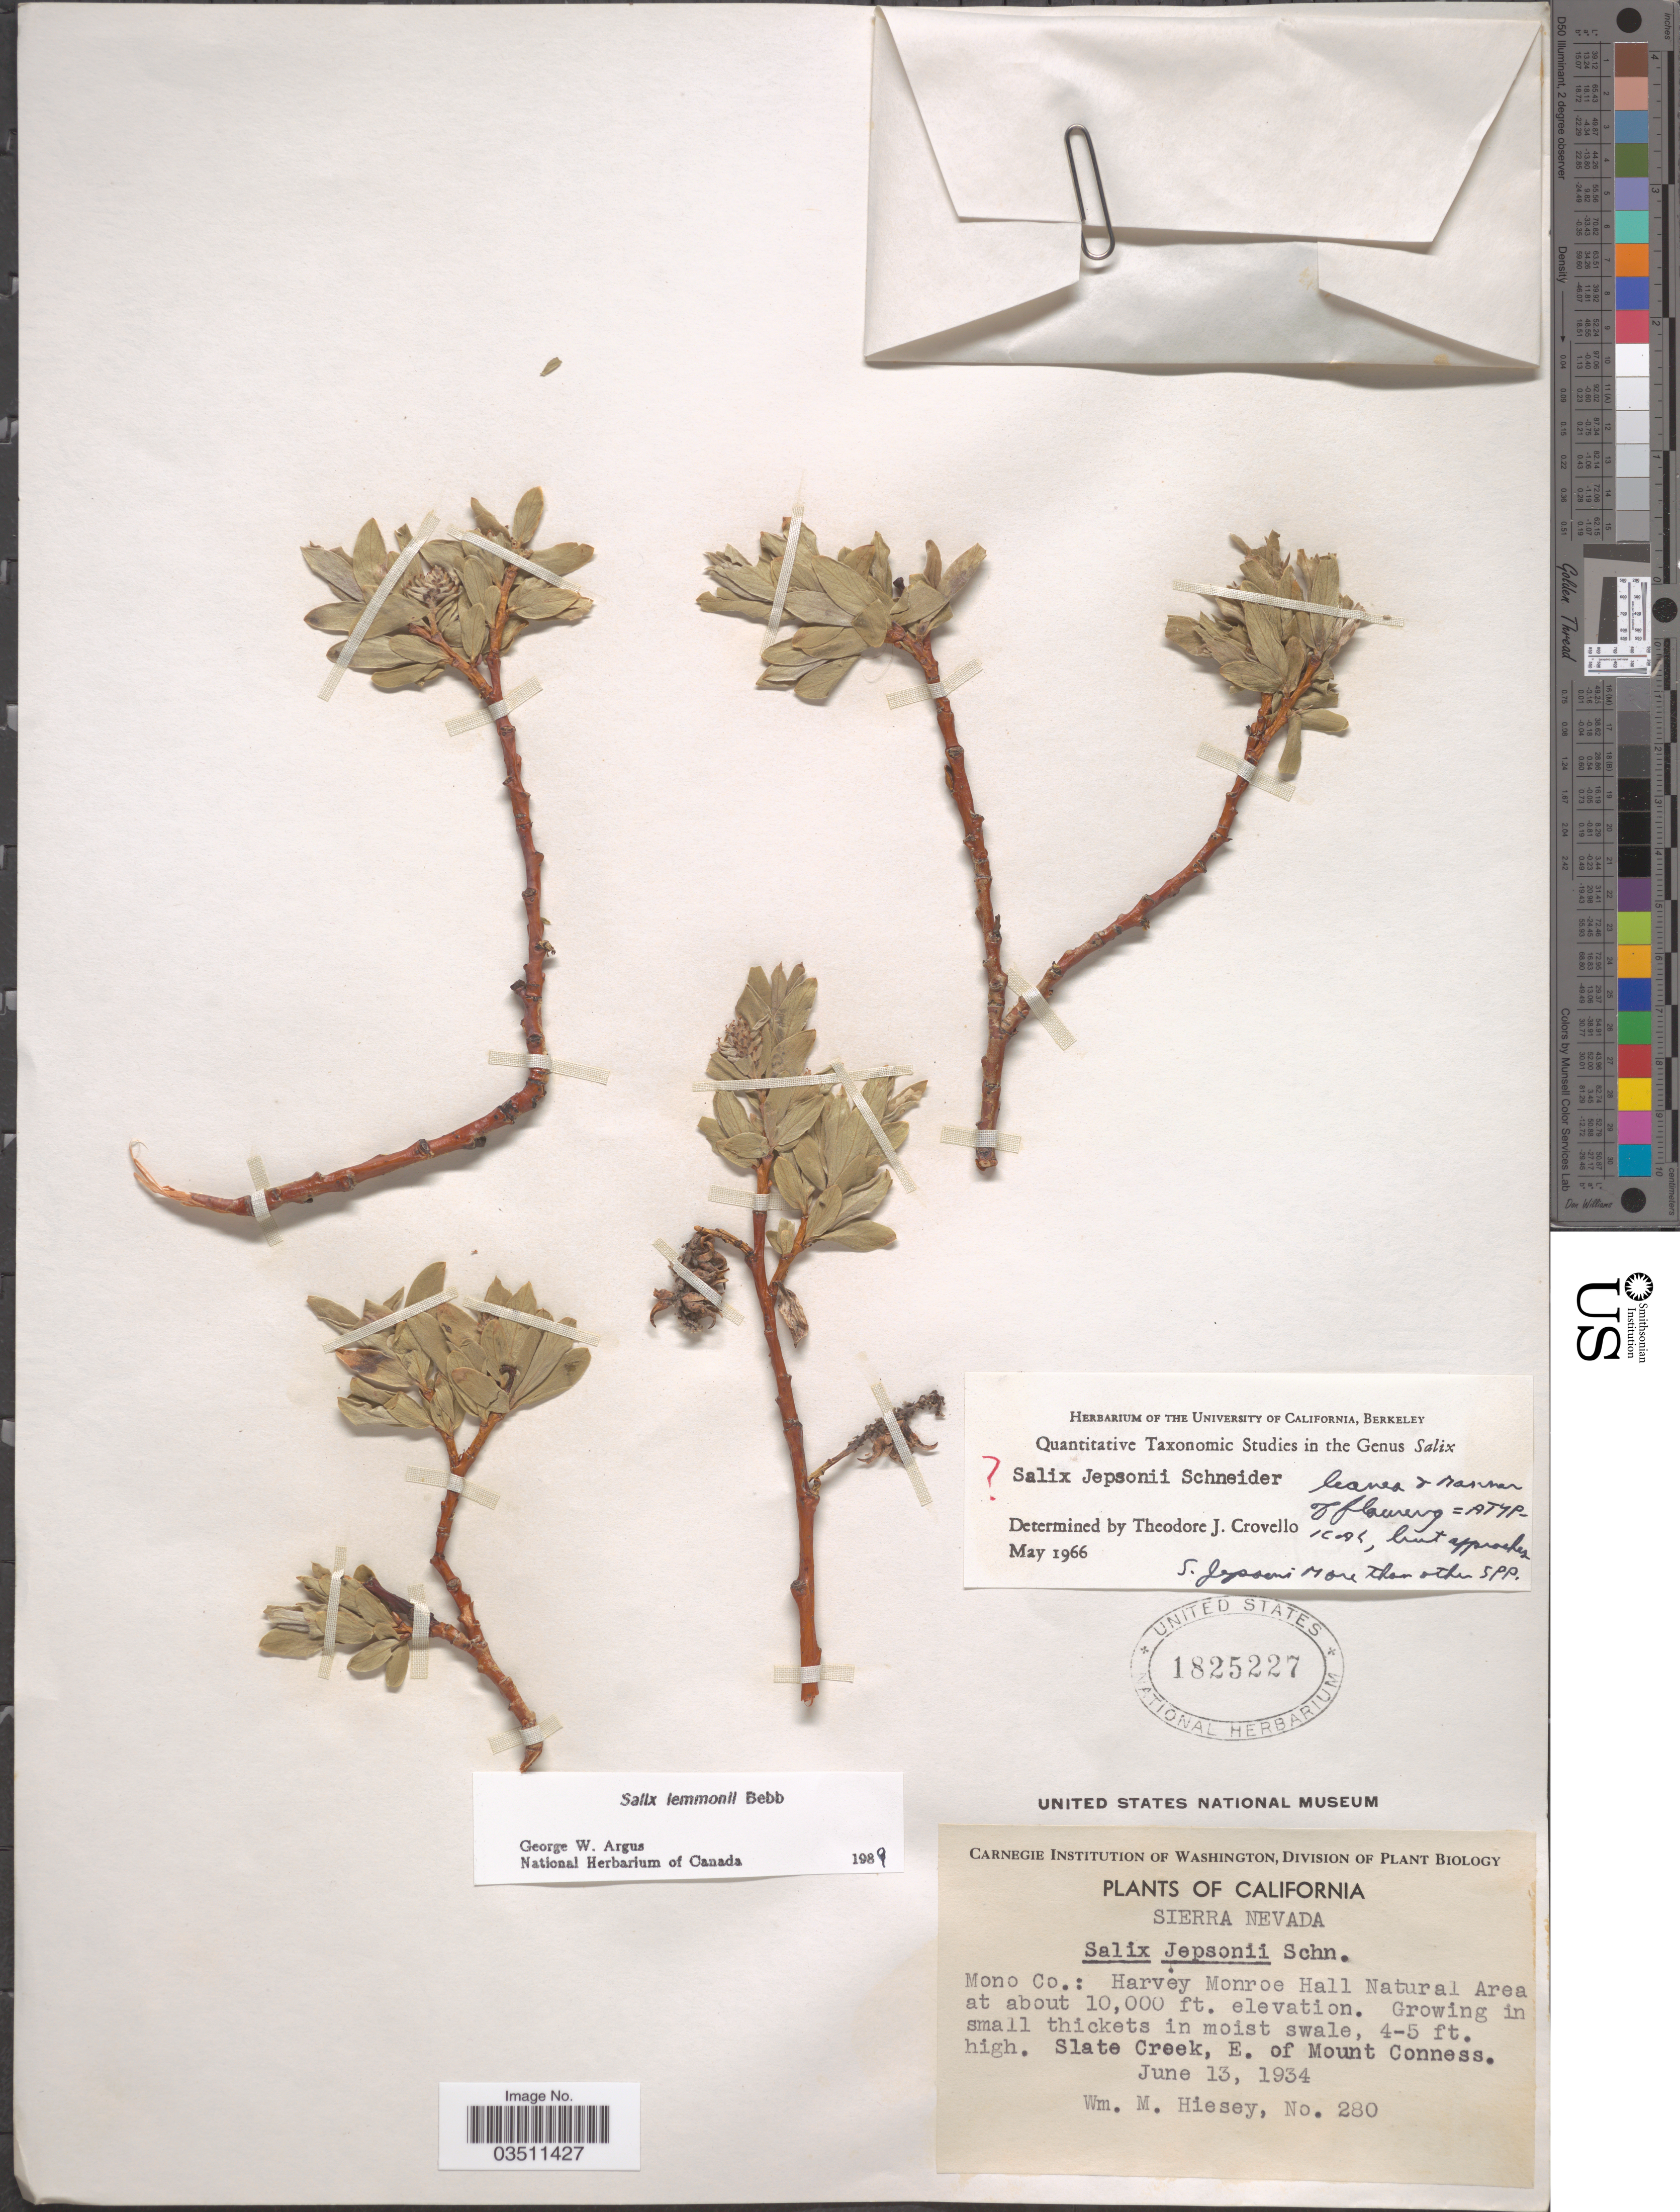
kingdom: Plantae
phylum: Tracheophyta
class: Magnoliopsida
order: Malpighiales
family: Salicaceae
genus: Salix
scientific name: Salix lemmonii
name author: Bebb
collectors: W. Hiesey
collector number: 280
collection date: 1934-06-13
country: United States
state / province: California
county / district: Mono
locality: Sierra Nevada, Mono Co.: Havey Monroe Hall Natural Area. Slate Creek, E. of Mount Conness.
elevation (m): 3048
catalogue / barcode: US 1825227